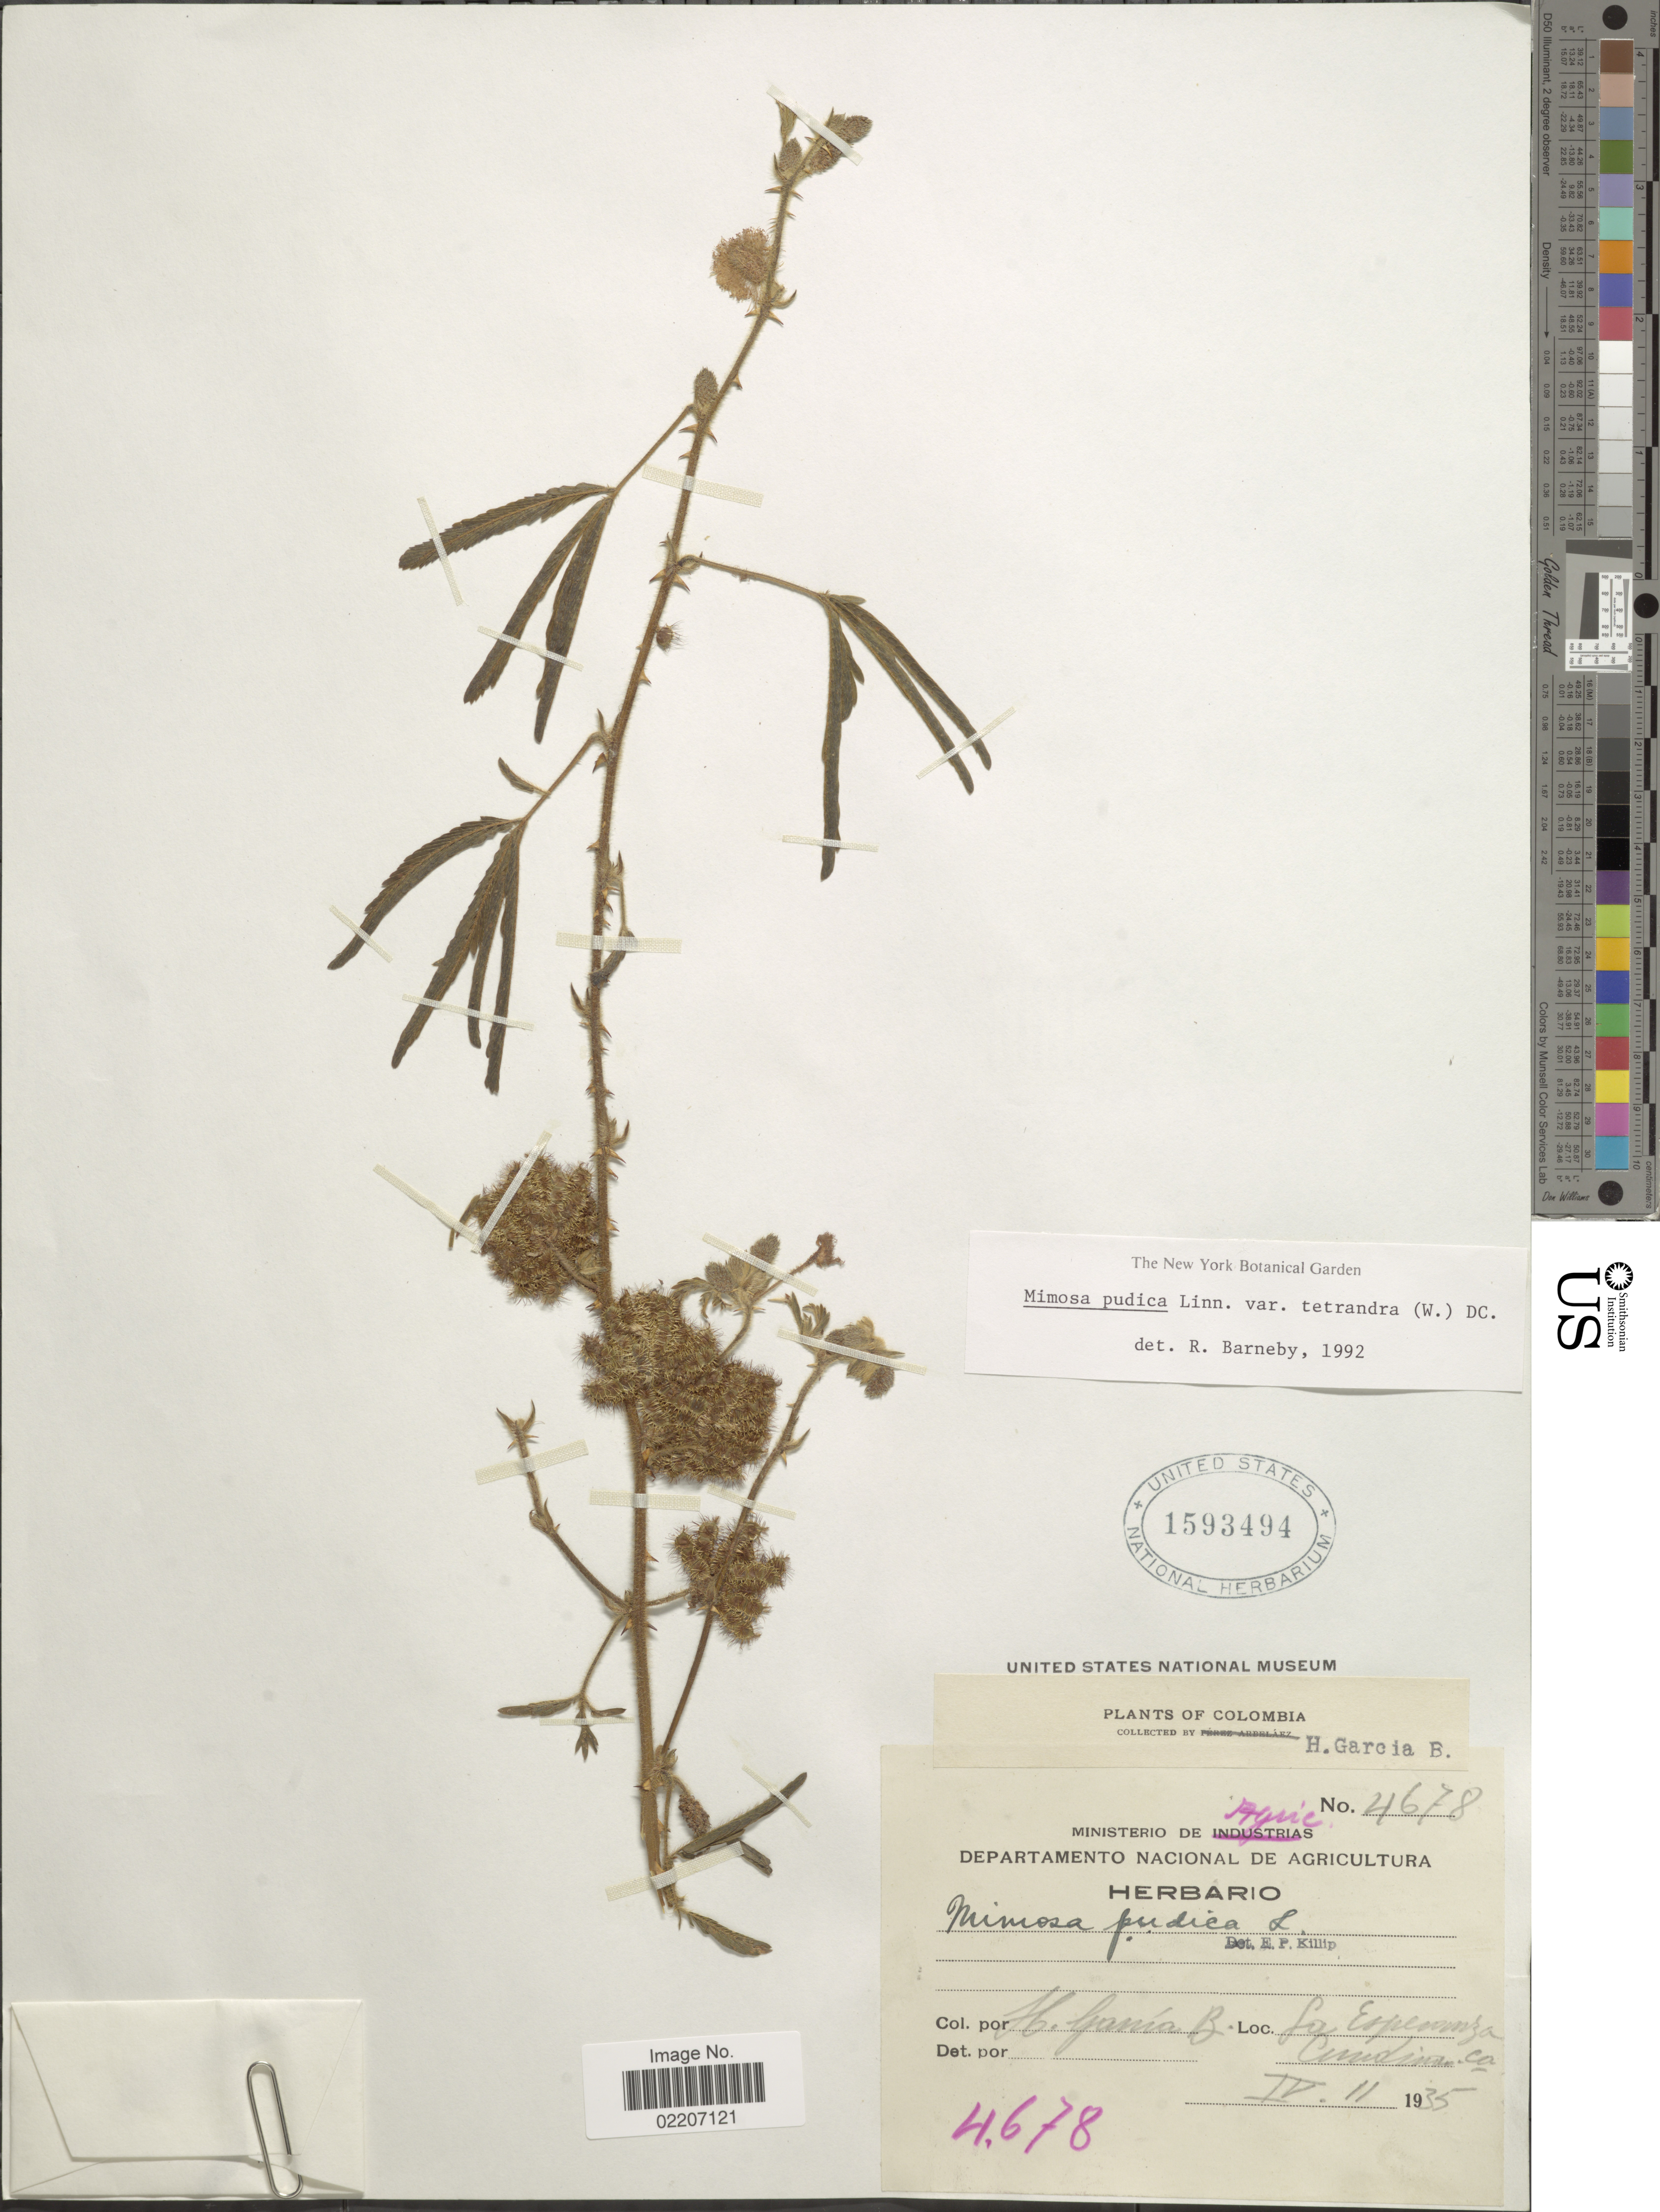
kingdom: Plantae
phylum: Tracheophyta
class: Magnoliopsida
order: Fabales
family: Fabaceae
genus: Mimosa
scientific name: Mimosa pudica var. tetrandra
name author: L.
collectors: H. García Barriga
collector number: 4678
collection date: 1935-04-11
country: Colombia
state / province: Cundinamarca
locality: La Esperanza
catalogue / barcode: US 1593494